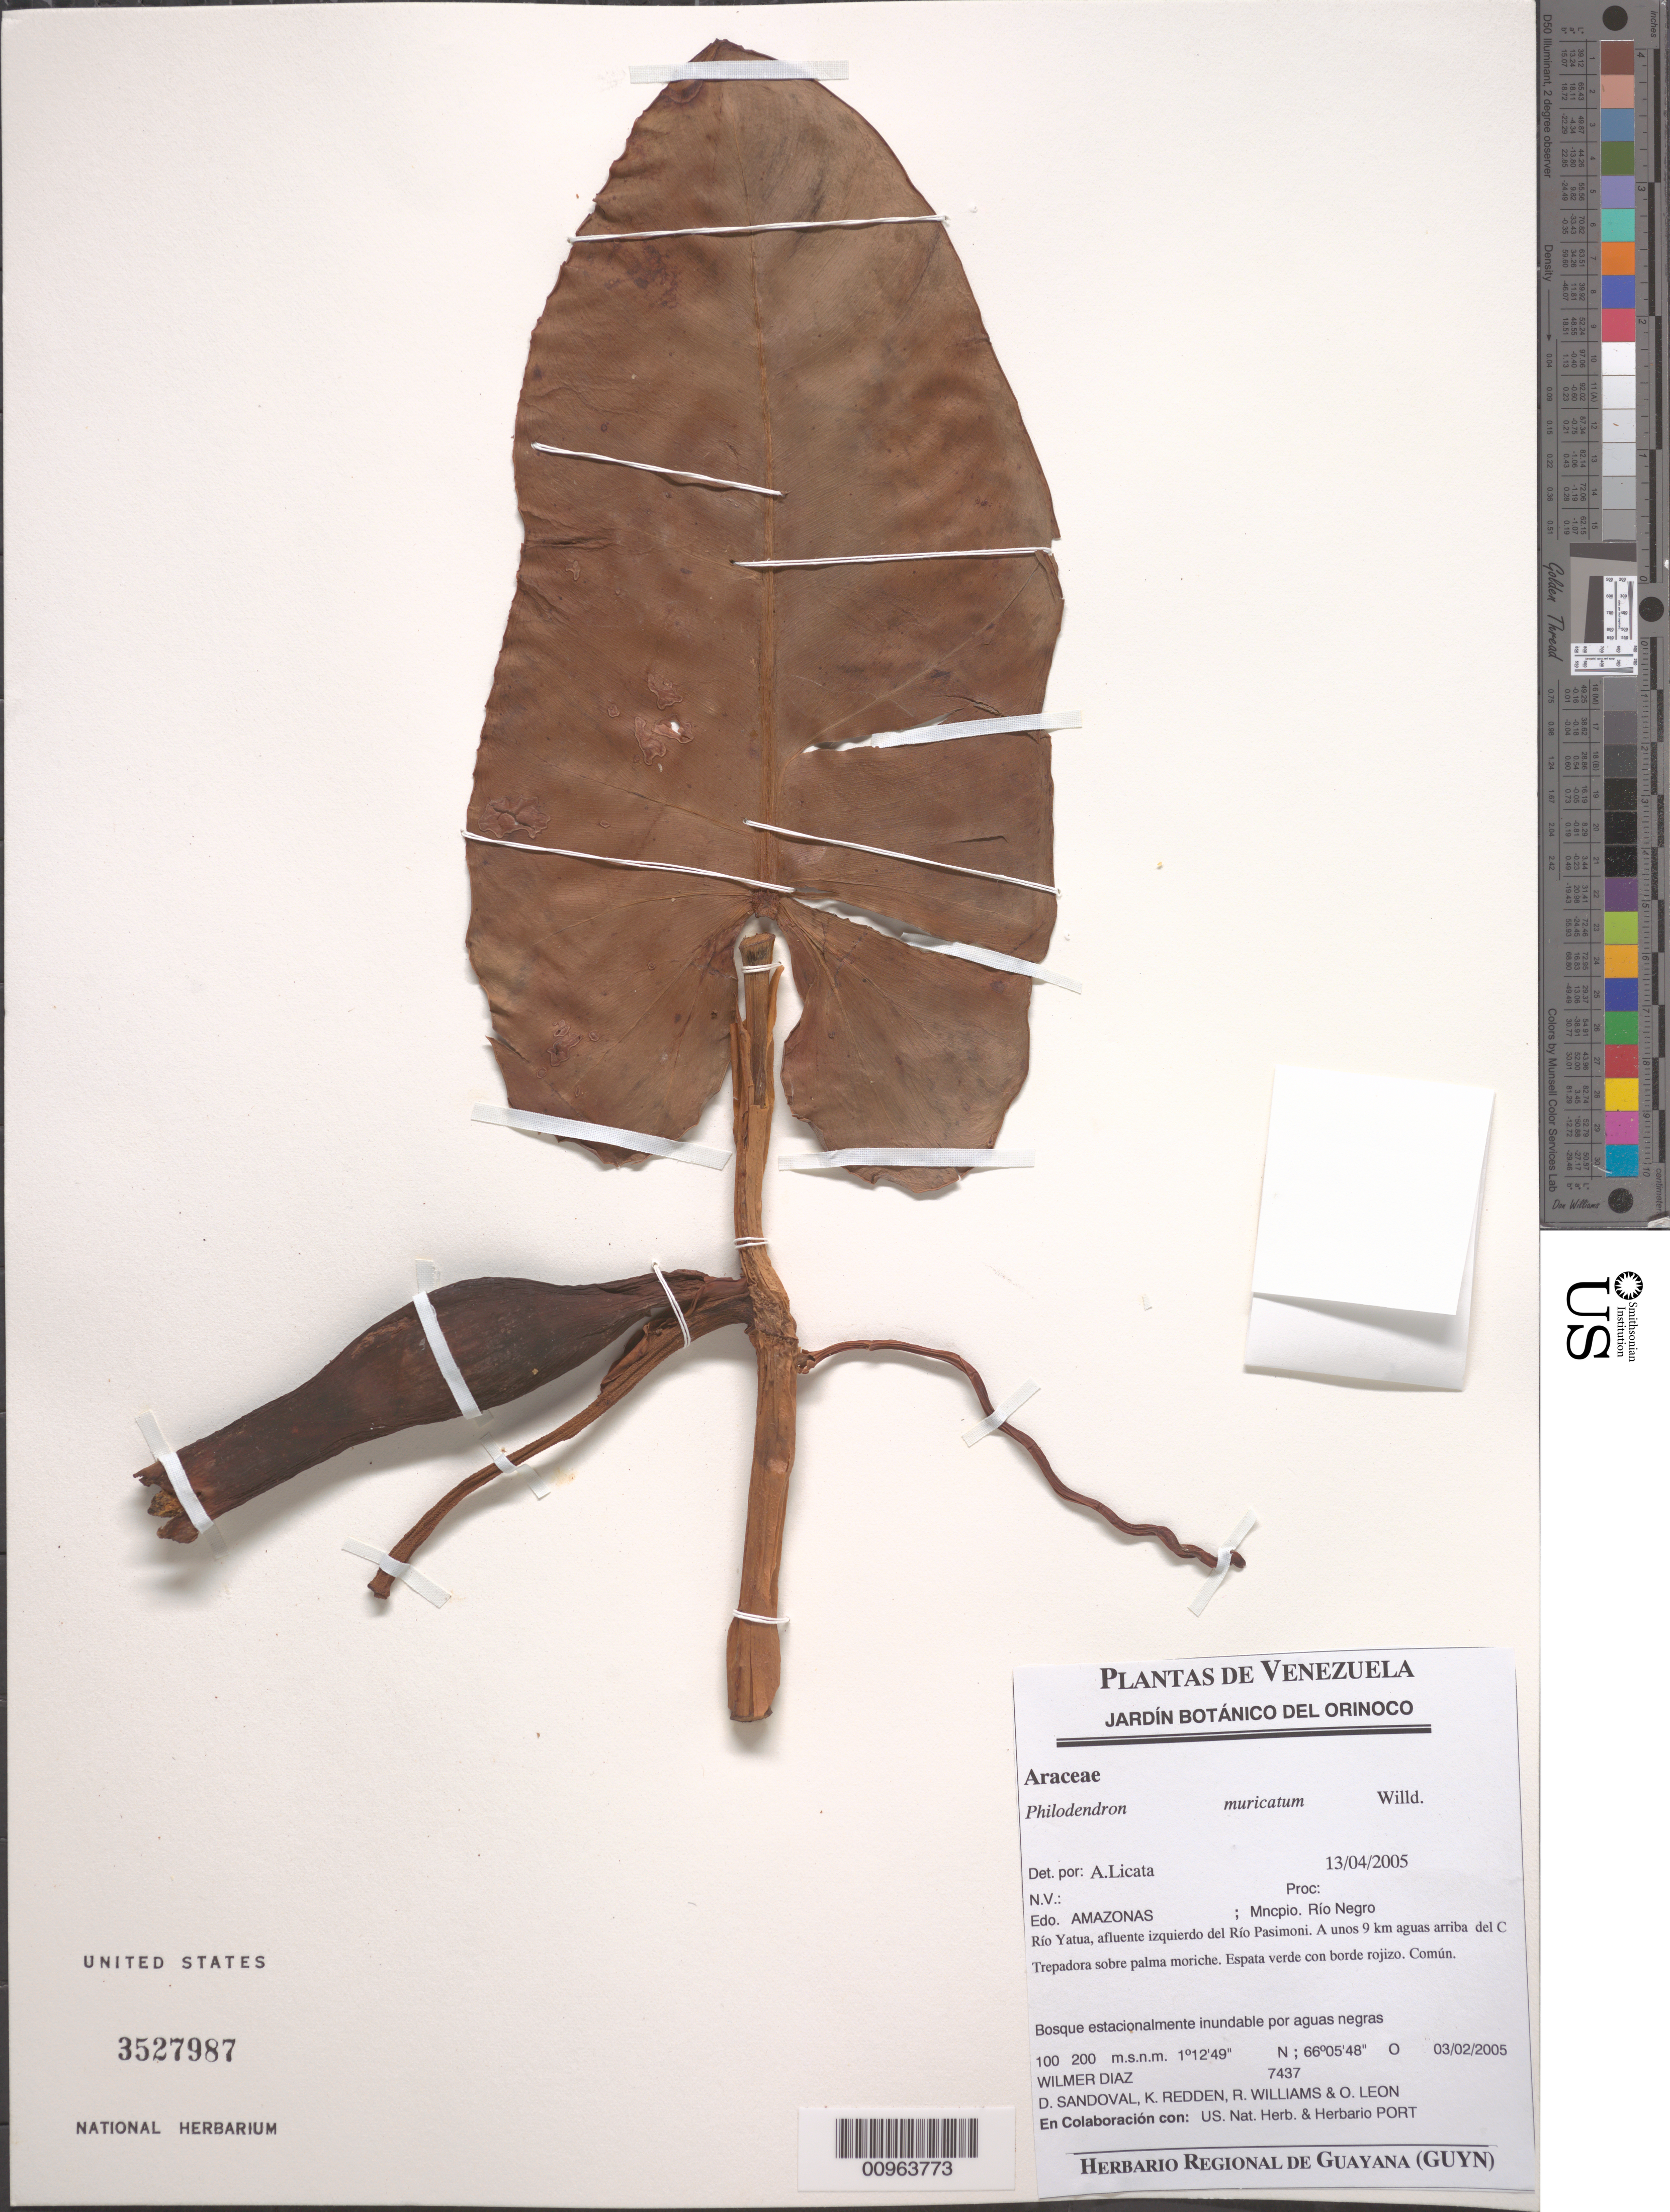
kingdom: Plantae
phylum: Tracheophyta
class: Liliopsida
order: Alismatales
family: Araceae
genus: Philodendron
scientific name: Philodendron muricatum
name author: Willd. ex Schott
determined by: Licata, A., (PORT), Univ. Nac. Exp. de los Llanos Ezequiel Zamora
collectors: W. Díaz P., D. Sandoval, K. M. Redden, R. Williams & O. León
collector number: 7437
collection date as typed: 3-Feb-05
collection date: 2005-02-03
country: Venezuela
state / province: Amazonas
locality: Mun. Río Negro, Río Yatua, afluente del Río Pasimoni, 9 km aguas arriba del Campamento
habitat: Bosque estacionalmente inundable por aguas negras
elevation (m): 100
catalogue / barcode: US 3527987